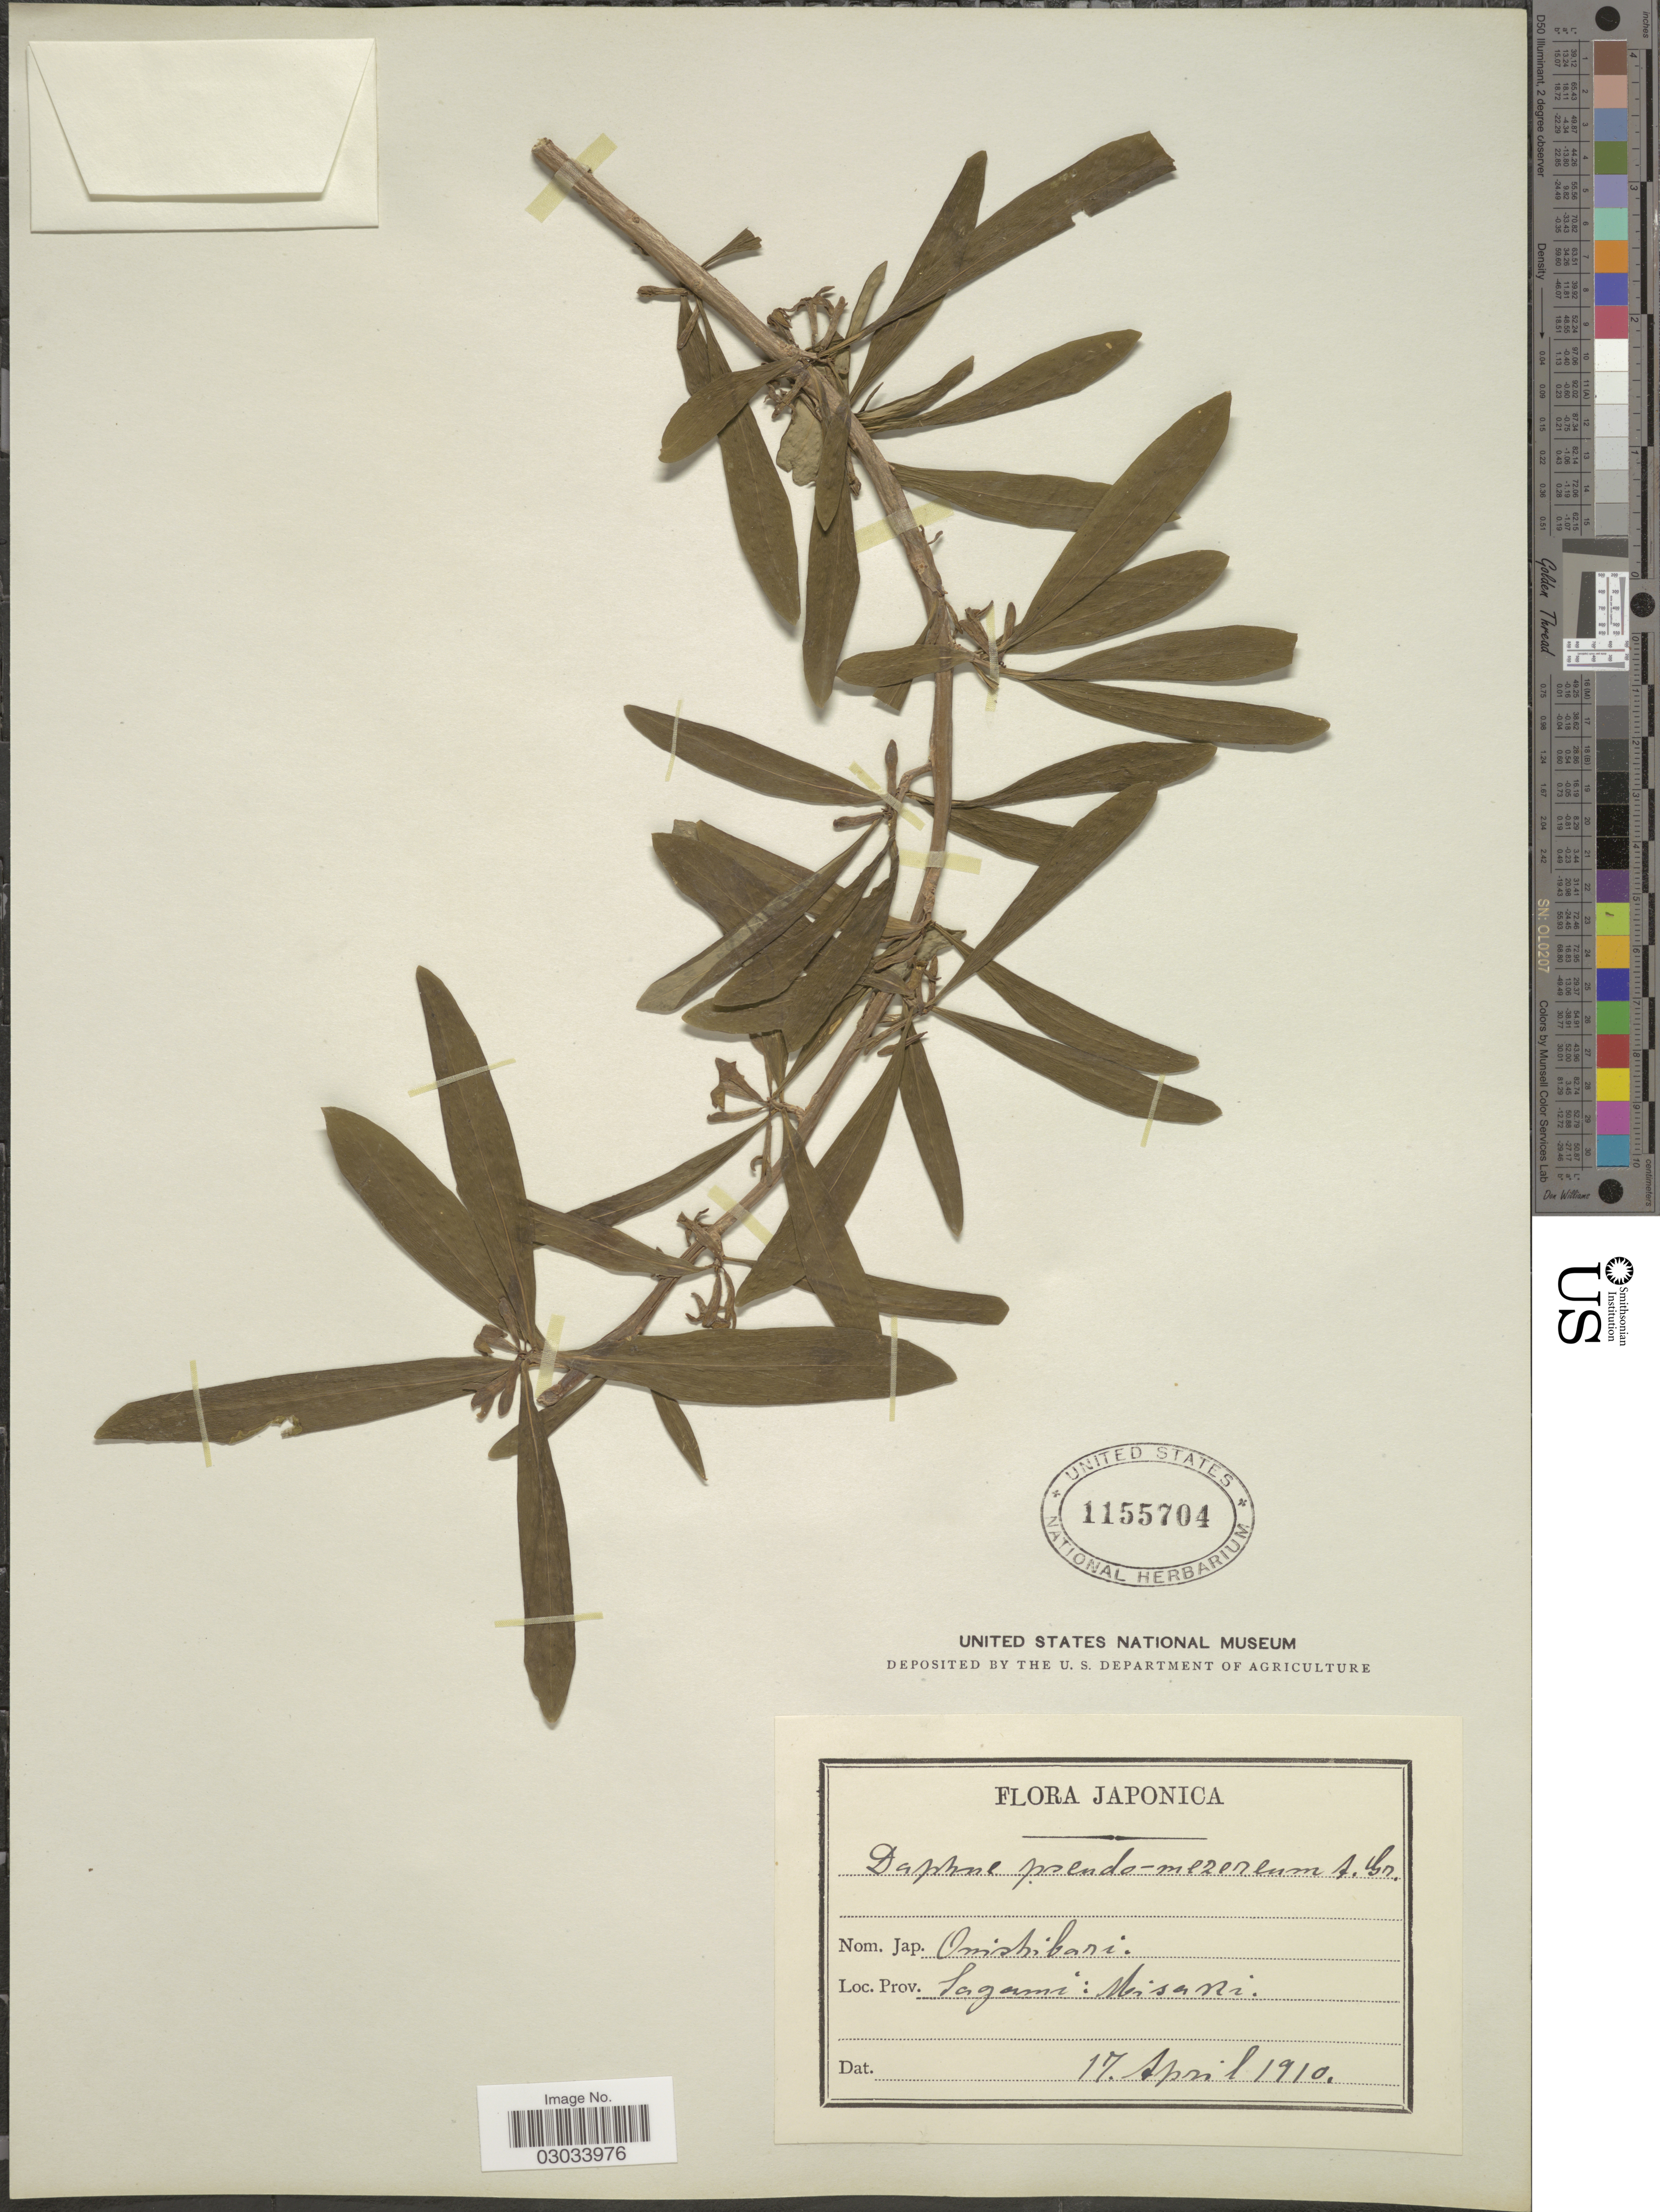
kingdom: Plantae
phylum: Tracheophyta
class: Magnoliopsida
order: Malvales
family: Thymelaeaceae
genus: Daphne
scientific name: Daphne pseudomezereum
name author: A. Gray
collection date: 1910-04-17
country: Japan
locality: Sagami: Misaki.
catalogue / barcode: US 1155704